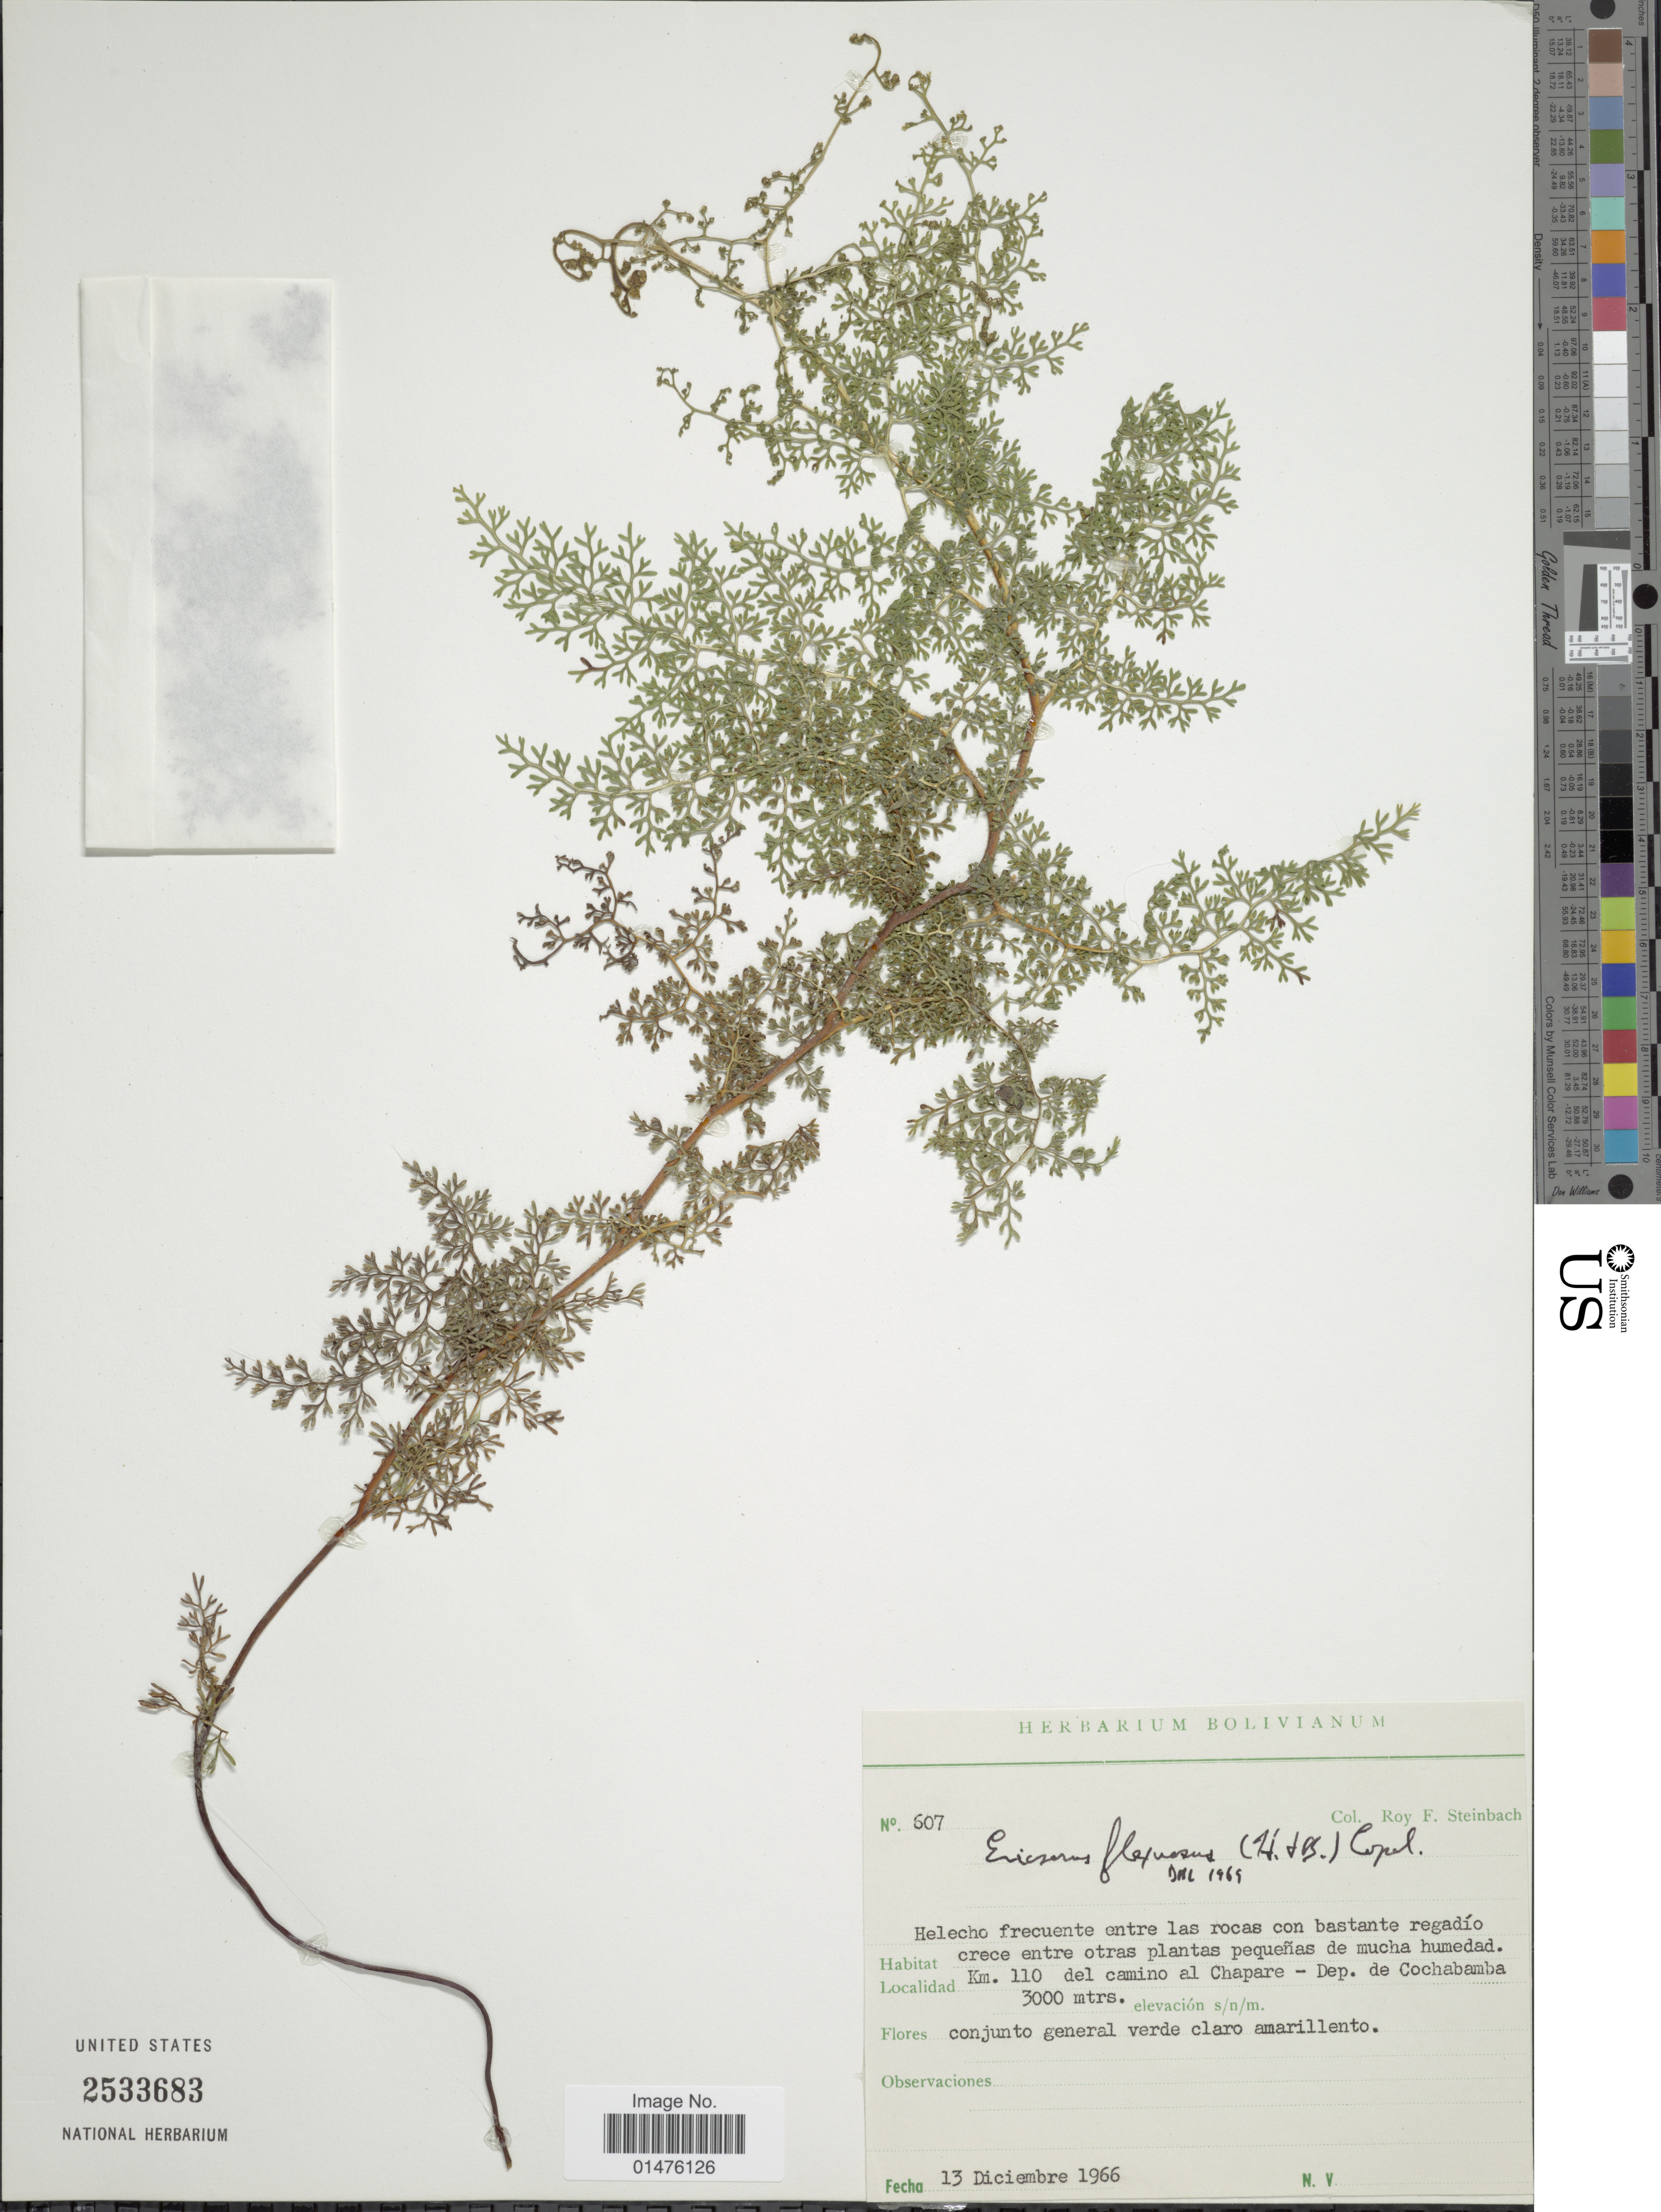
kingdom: Plantae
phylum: Tracheophyta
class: Polypodiopsida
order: Polypodiales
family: Pteridaceae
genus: Jamesonia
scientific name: Jamesonia flexuosa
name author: (Humb. & Bonpl.) Christenh.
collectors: R. F. Steinbach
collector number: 607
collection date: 1966-12-13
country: Bolivia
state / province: Cochabamba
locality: Km. 110 del camino al Chapare - Dep. de Cochabamba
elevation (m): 3000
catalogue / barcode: US 2533683